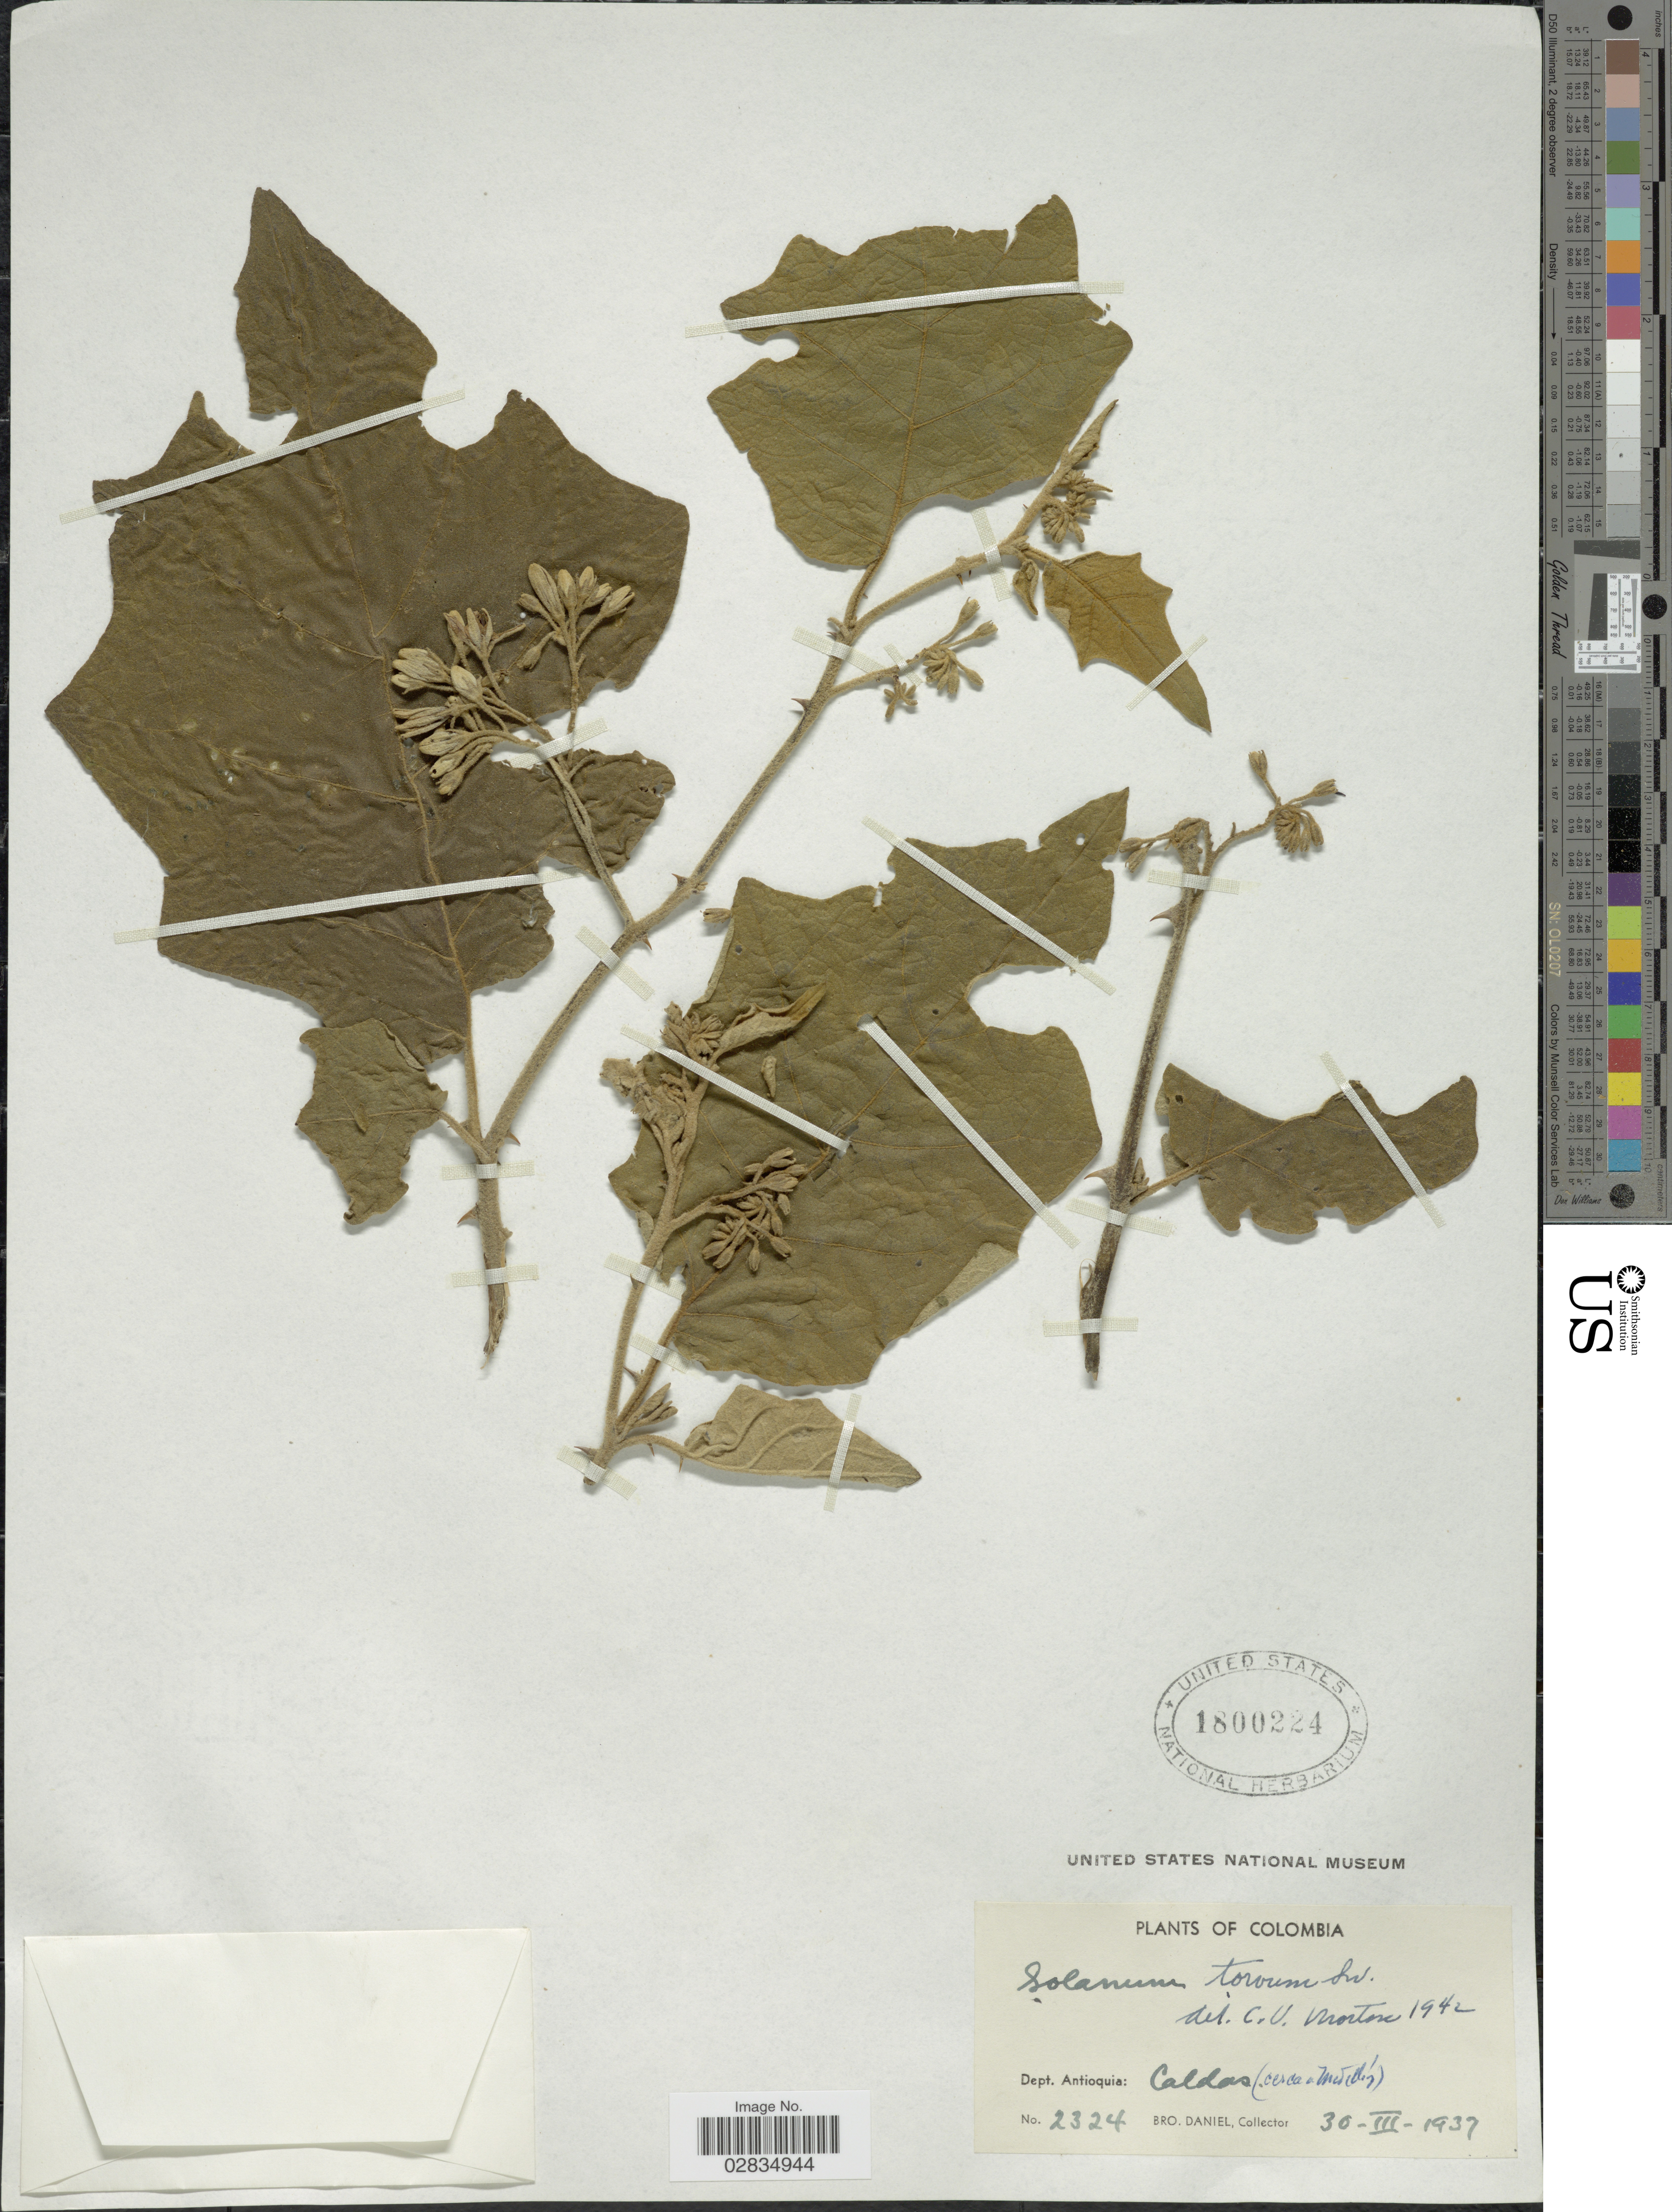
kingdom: Plantae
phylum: Tracheophyta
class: Magnoliopsida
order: Solanales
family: Solanaceae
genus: Solanum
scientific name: Solanum torvum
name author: Sw.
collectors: Bro. Daniel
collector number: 2324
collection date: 1937-03-30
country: Colombia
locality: Dept. Antioquia: Caldas (cerca a Medellín).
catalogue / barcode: US 1800224